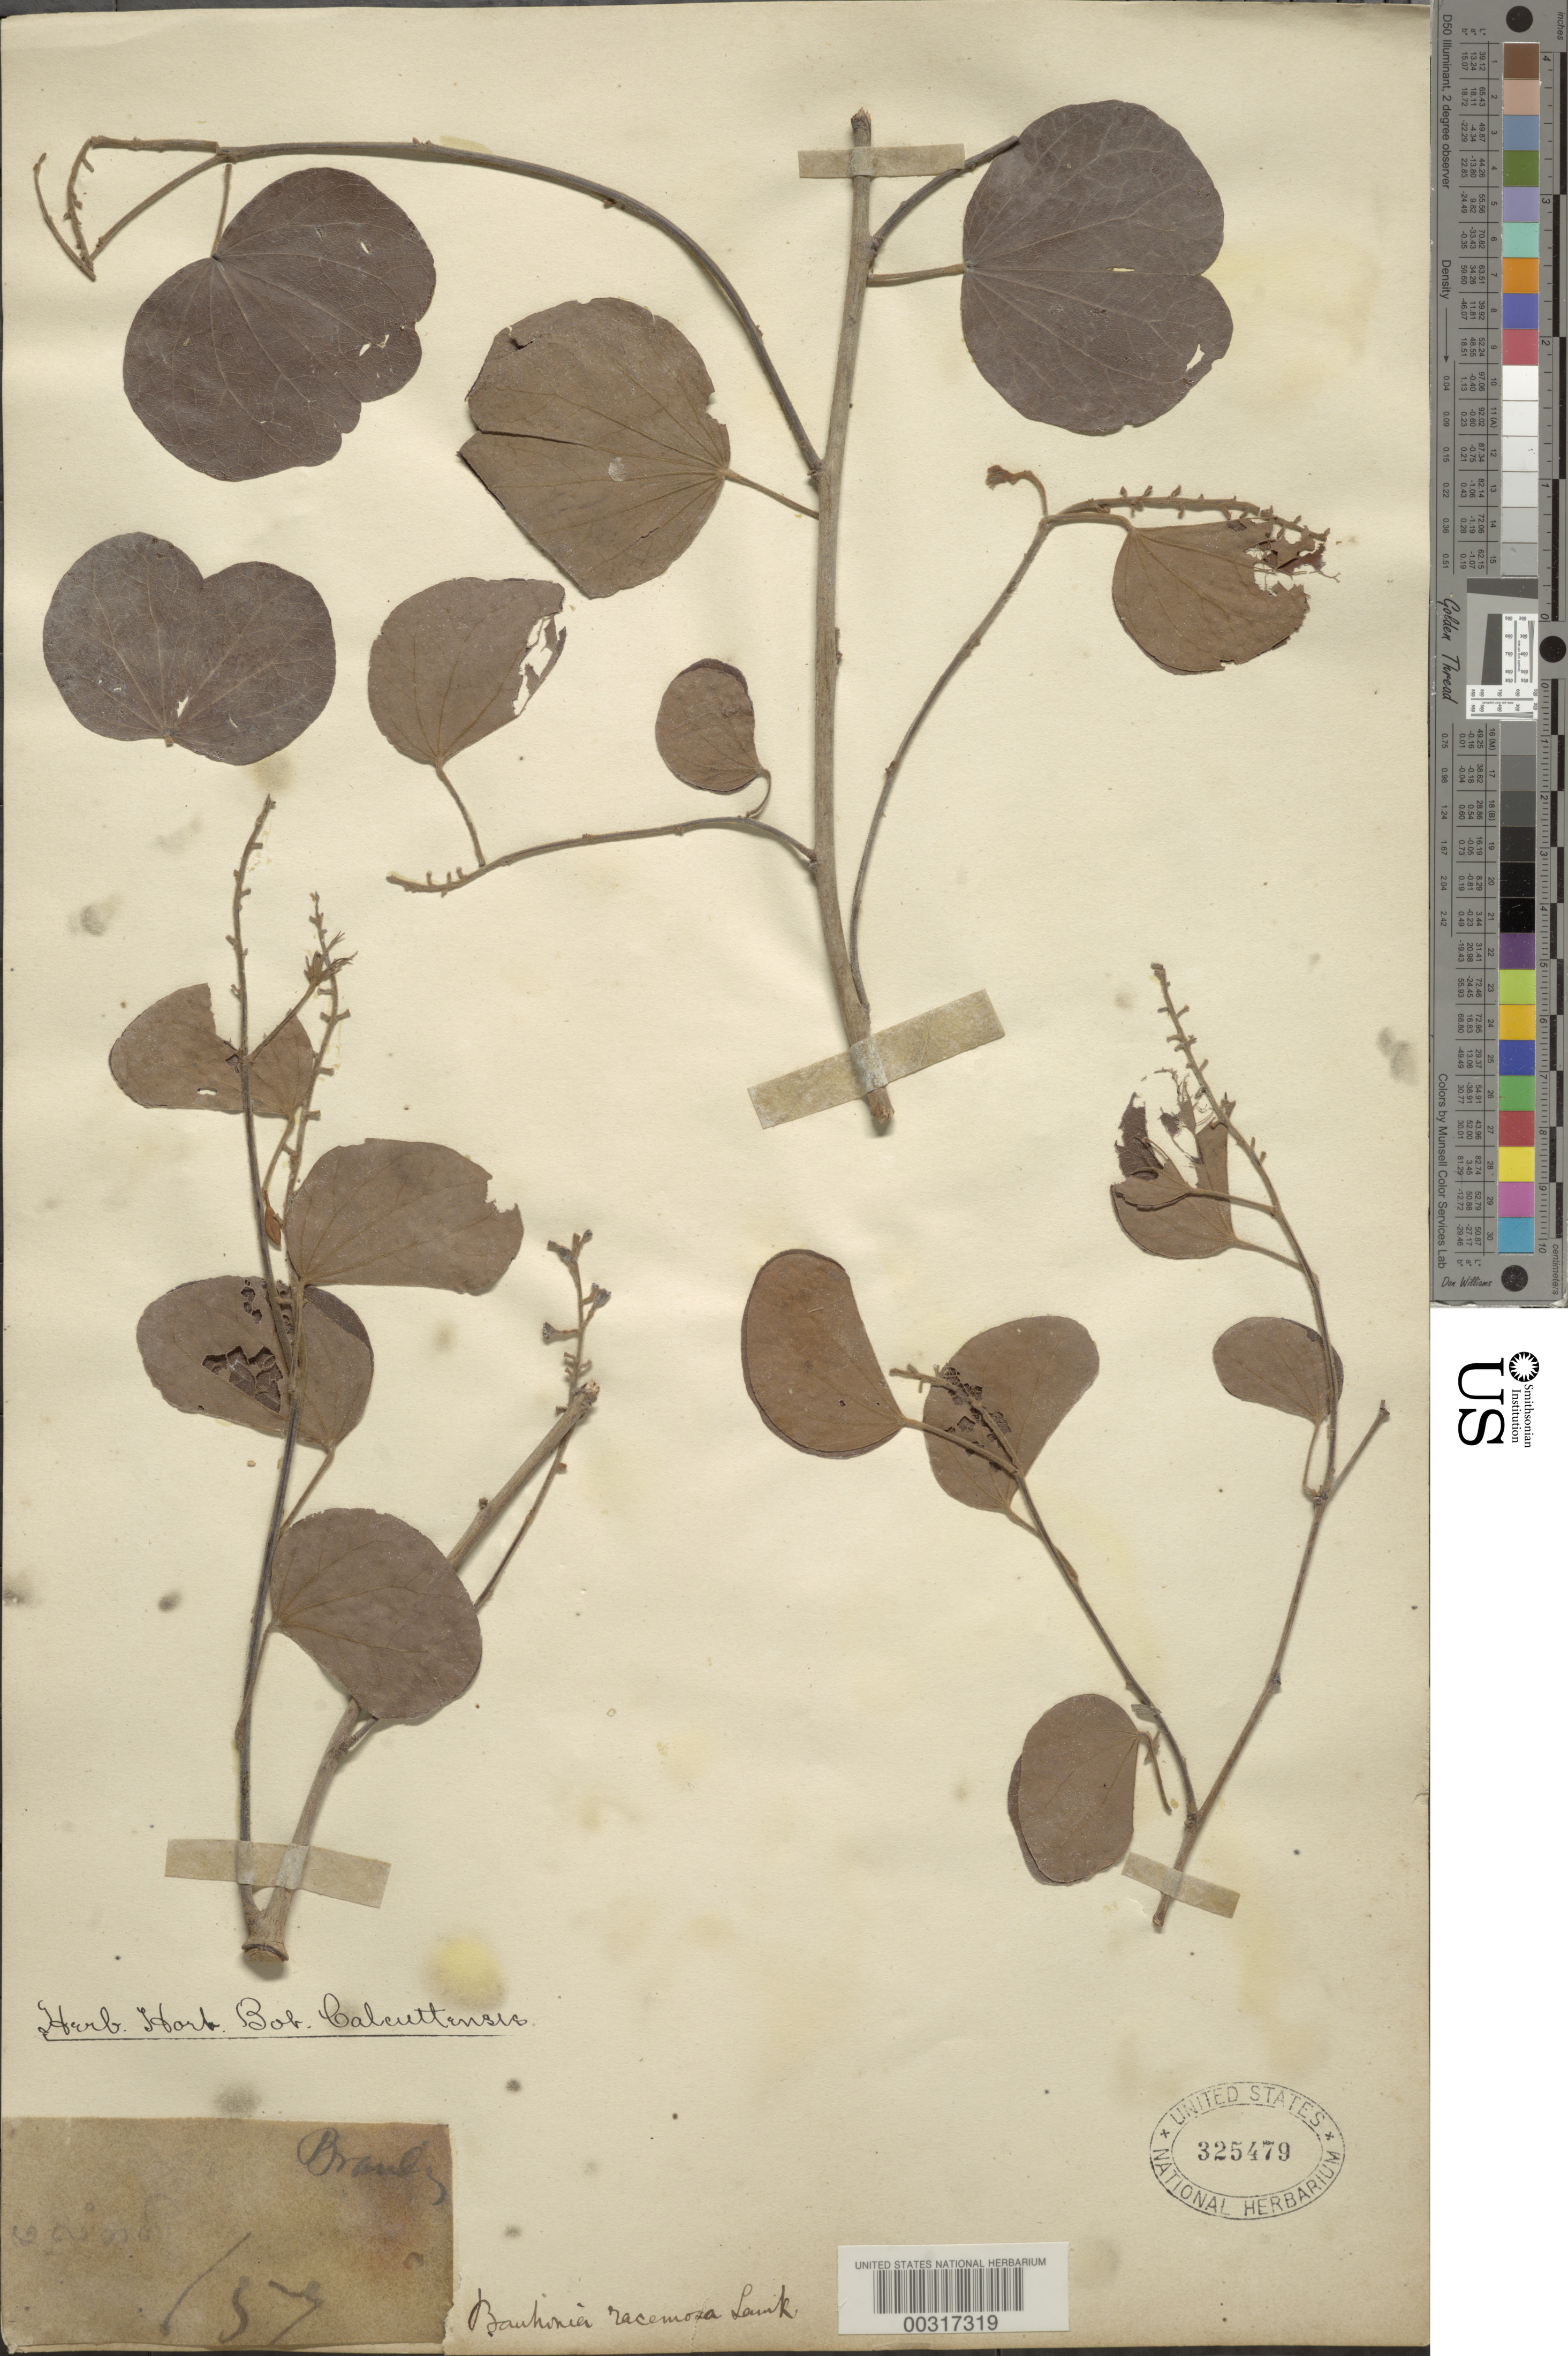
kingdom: Plantae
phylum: Tracheophyta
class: Magnoliopsida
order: Fabales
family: Fabaceae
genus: Bauhinia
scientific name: Bauhinia racemosa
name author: Lam.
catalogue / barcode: US 325479